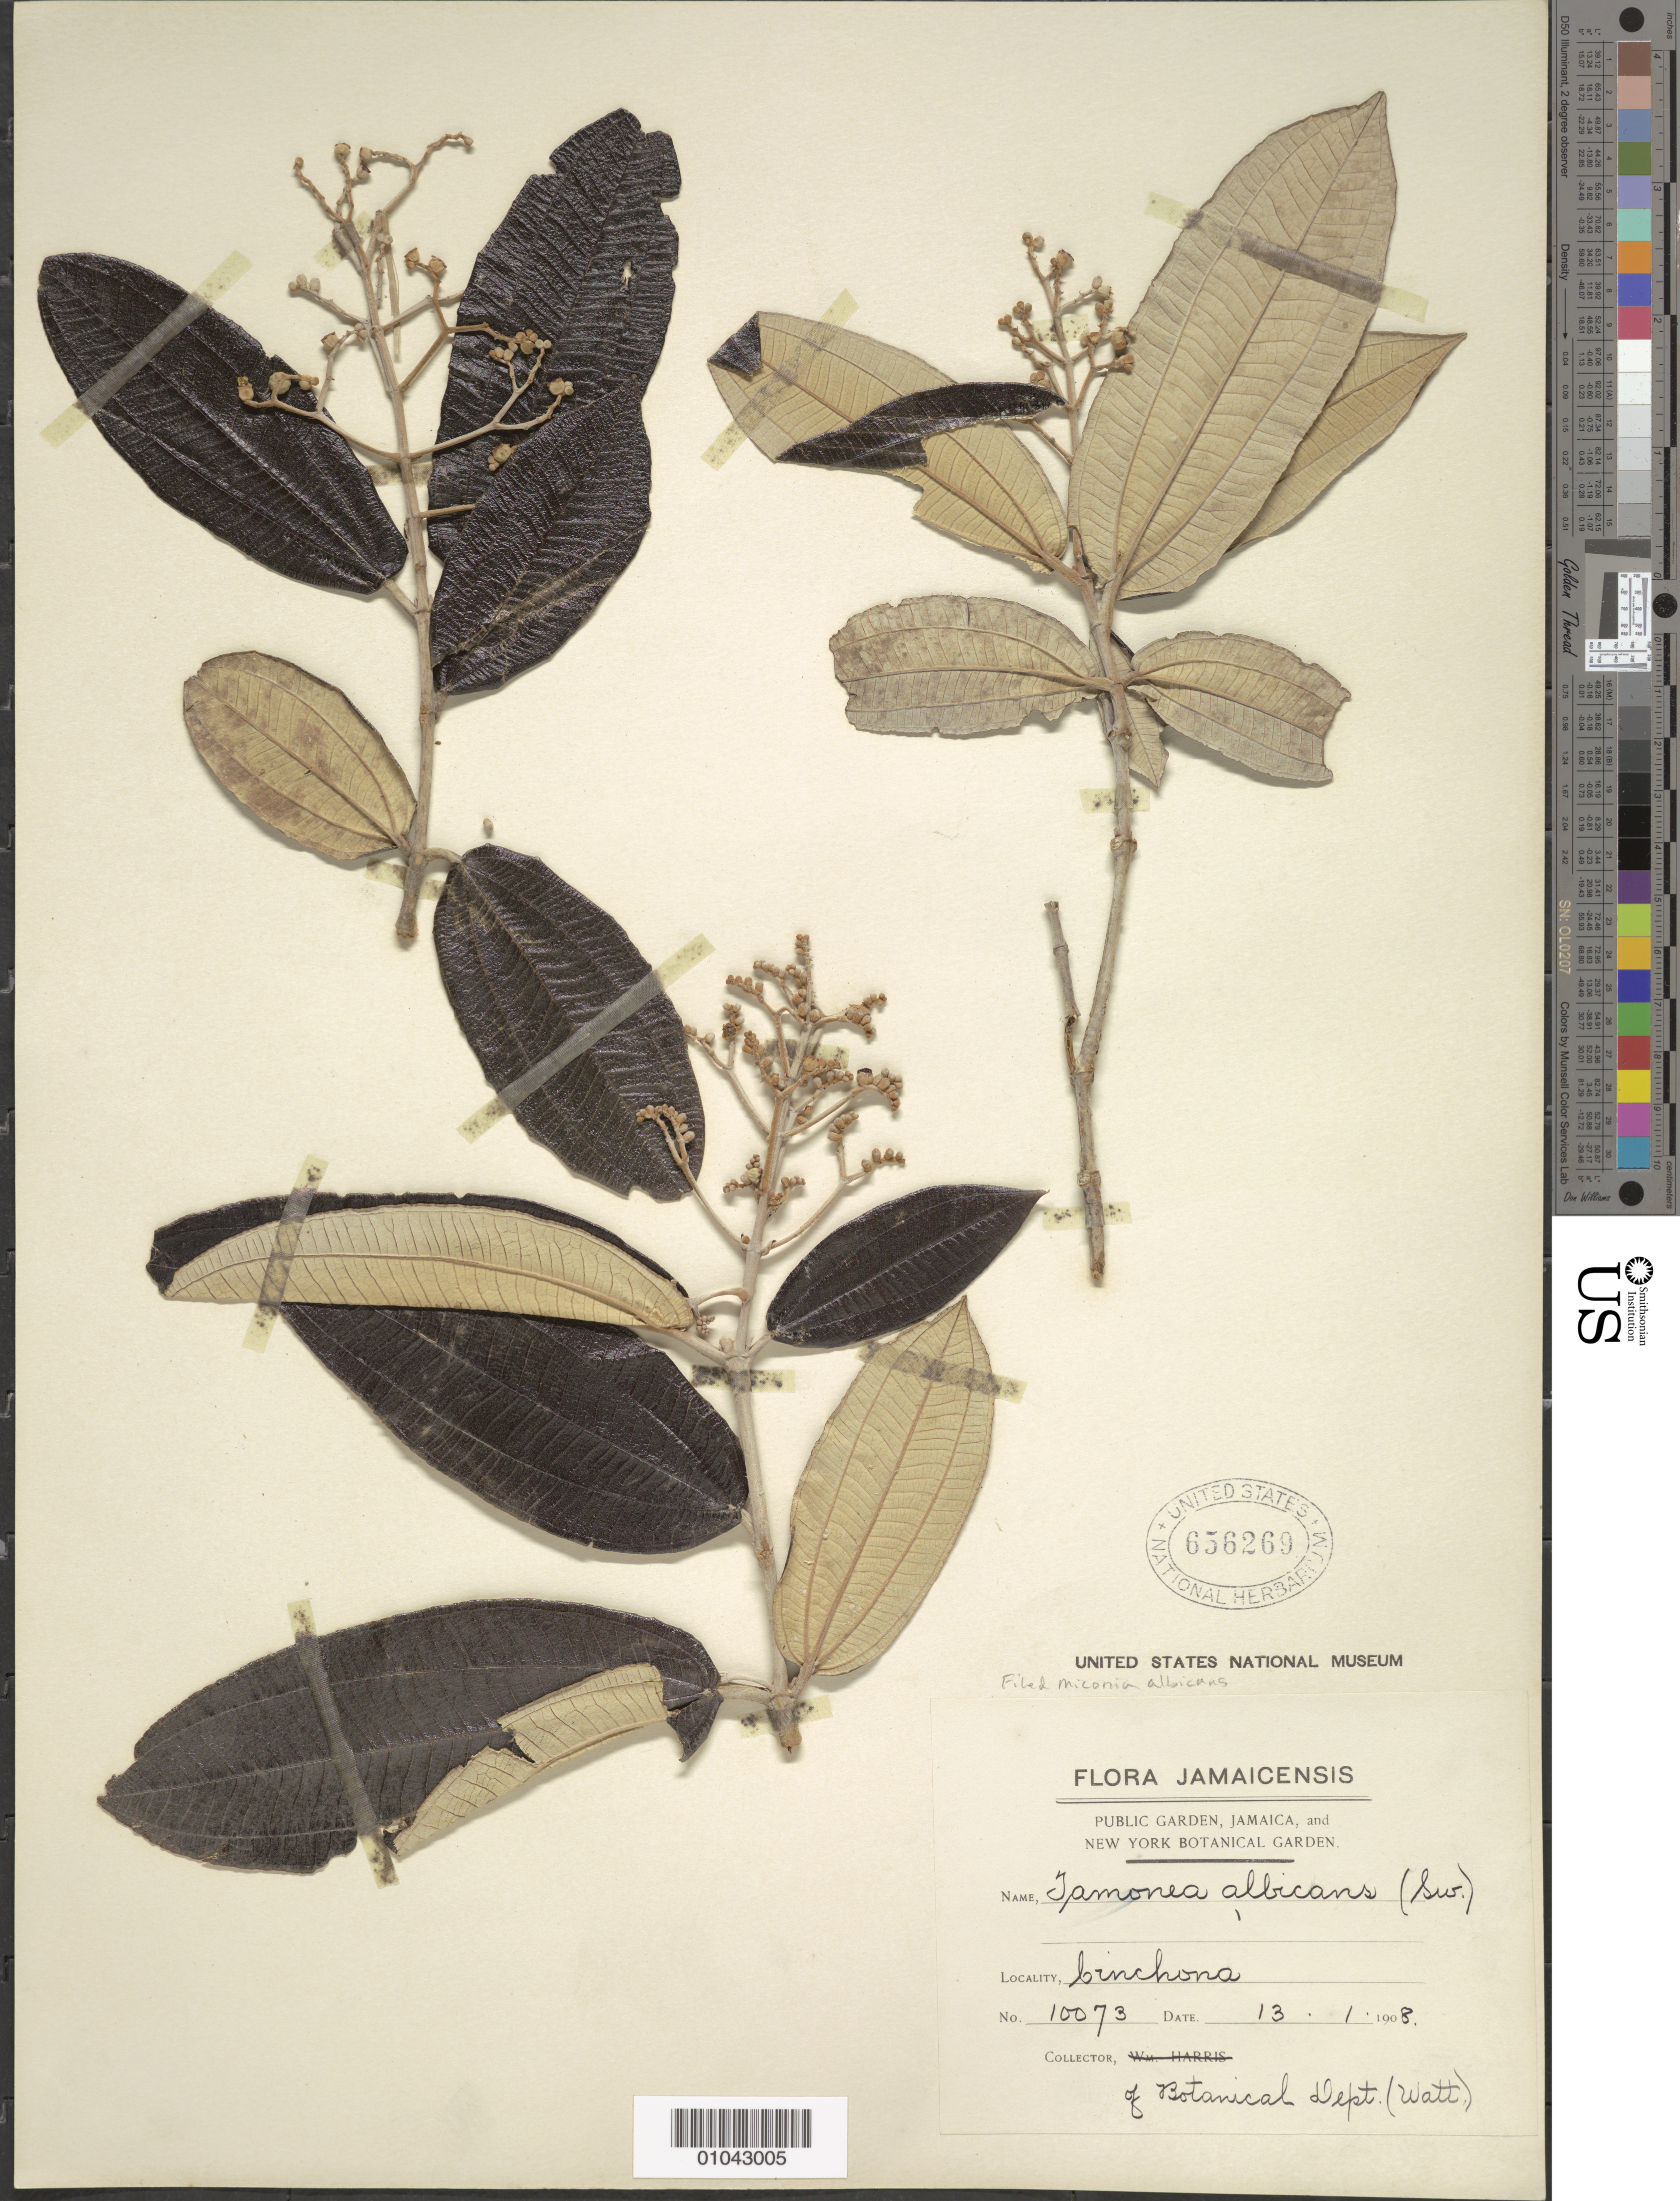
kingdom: Plantae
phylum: Tracheophyta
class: Magnoliopsida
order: Myrtales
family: Melastomataceae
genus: Miconia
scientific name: Miconia albicans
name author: (Sw.) Triana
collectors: Botanical Dept. (Watt)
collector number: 10073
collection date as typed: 13 Jan 1908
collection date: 1908-01-13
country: Jamaica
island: Jamaica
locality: Cinchona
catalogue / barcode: US 656269